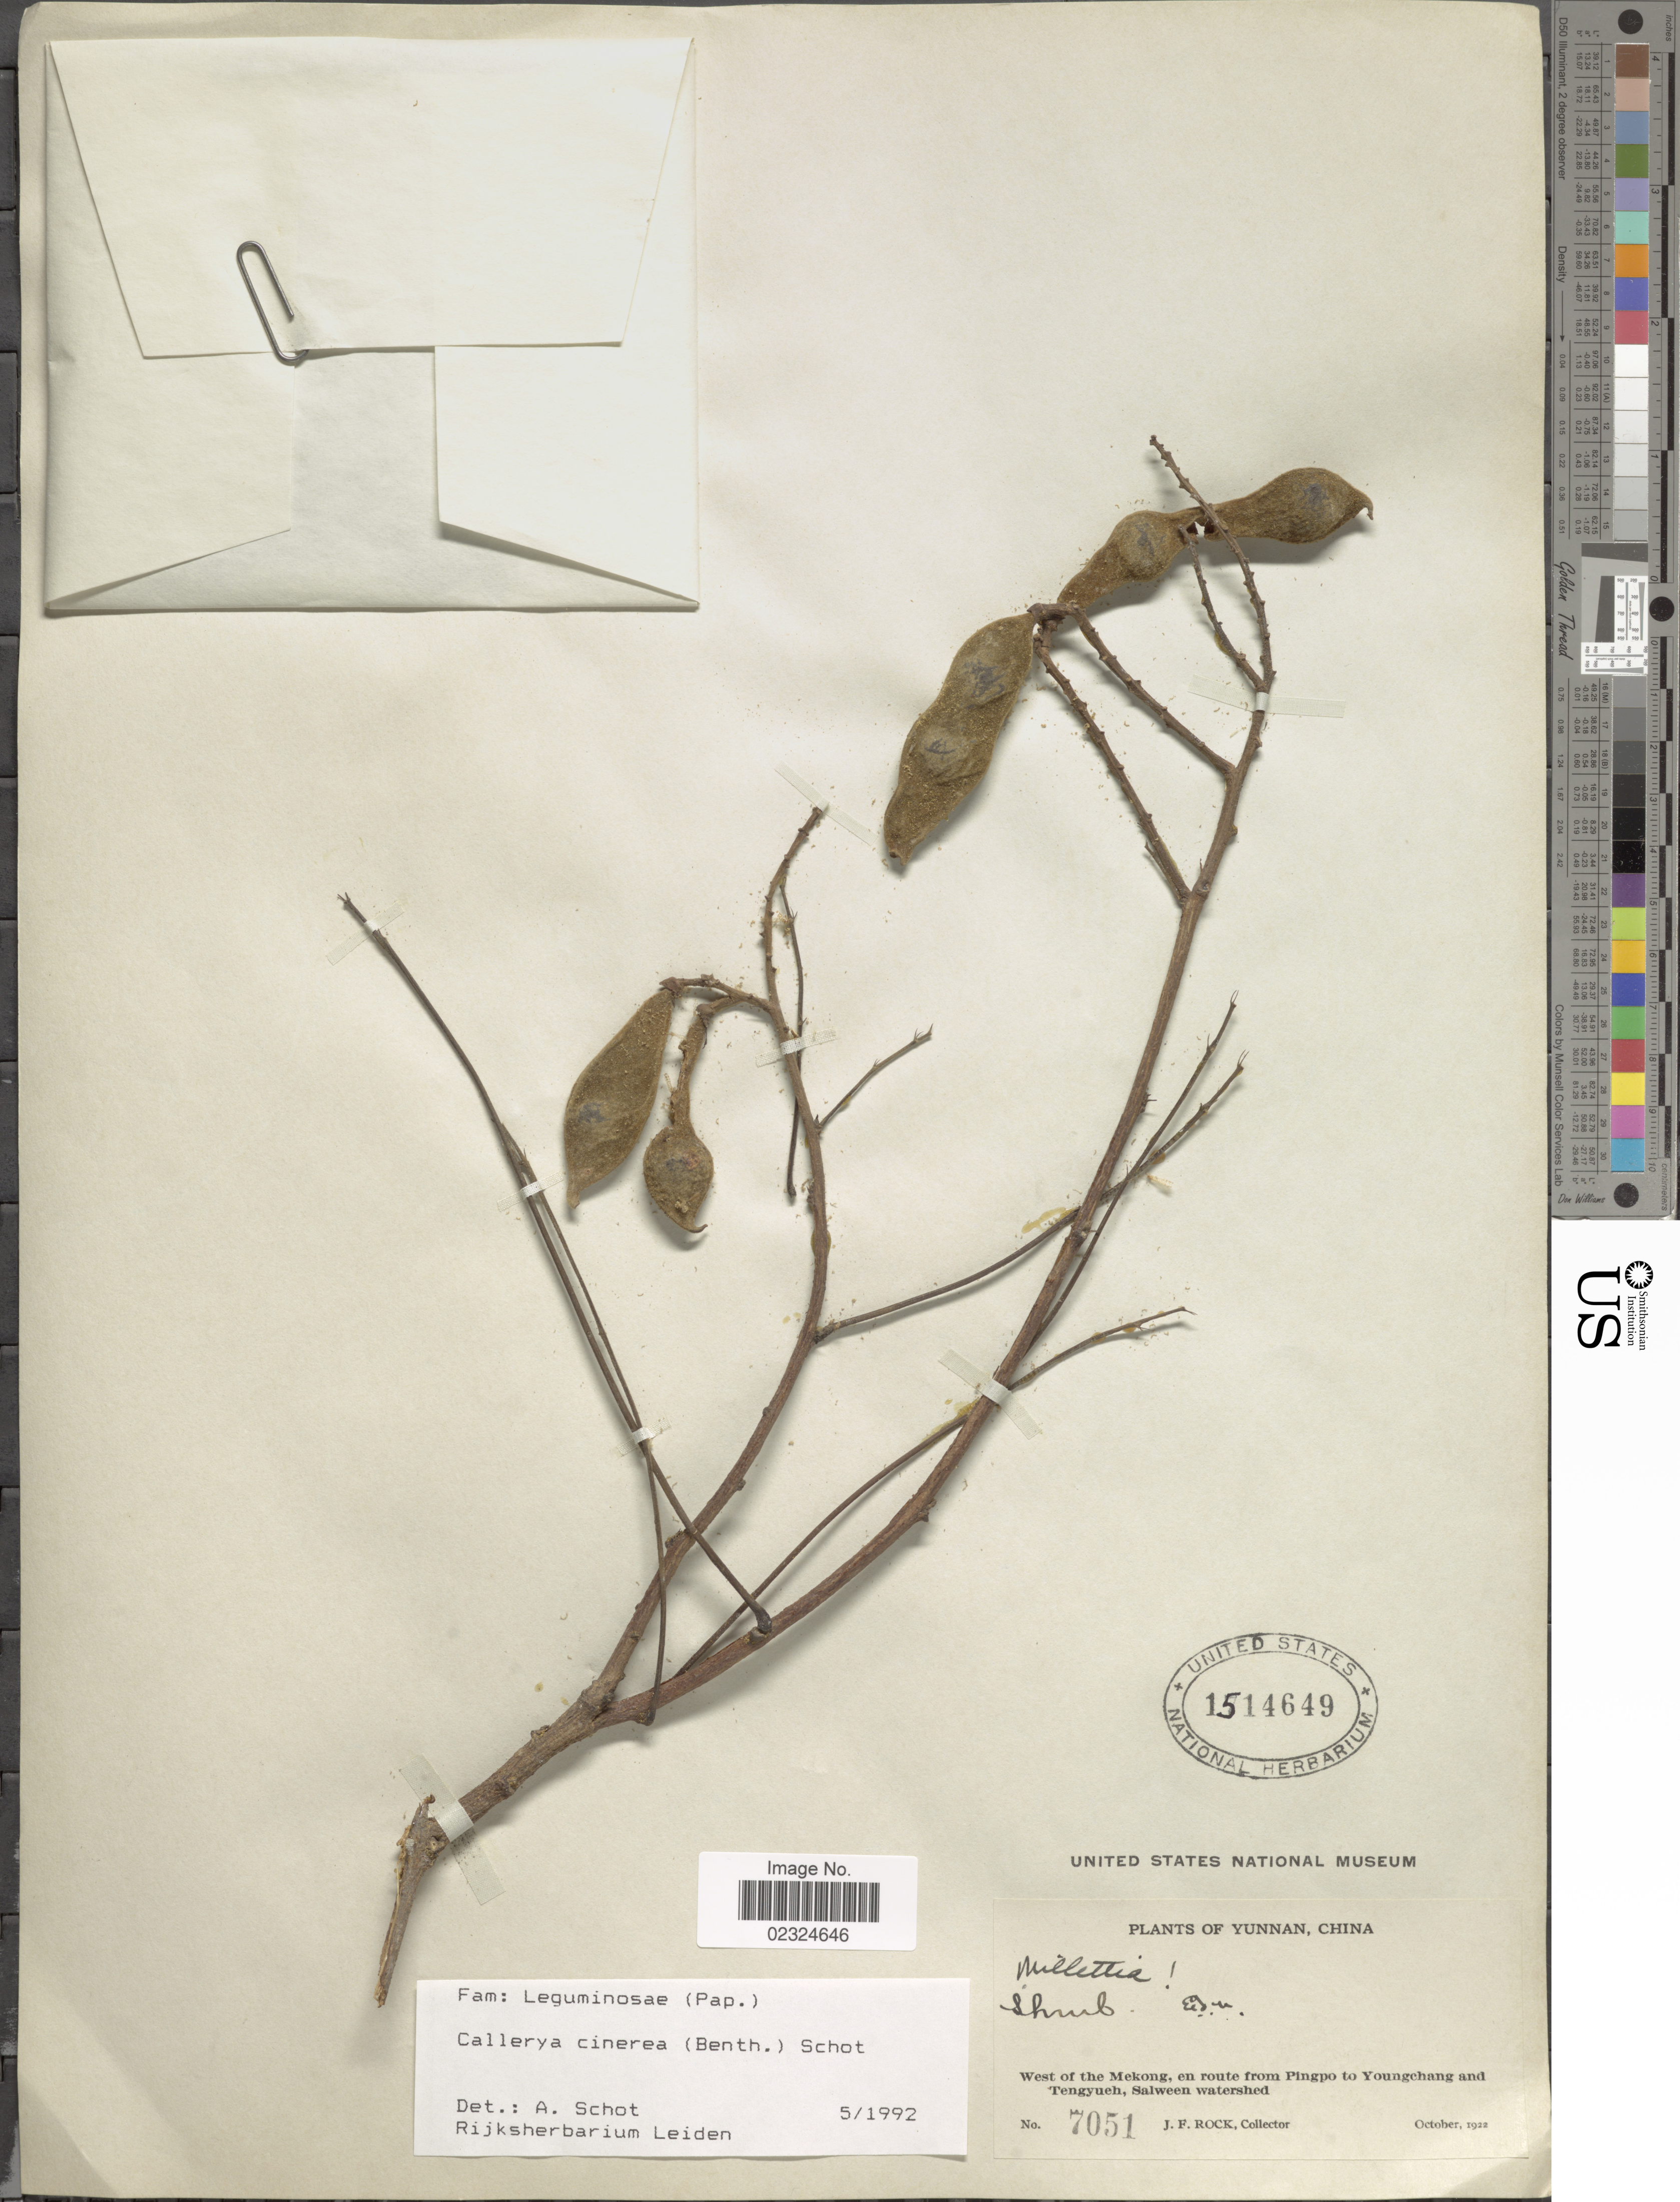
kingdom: Plantae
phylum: Tracheophyta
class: Magnoliopsida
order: Fabales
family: Fabaceae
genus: Callerya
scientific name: Callerya cinerea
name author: (Benth.) Schot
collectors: J. Rock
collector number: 7051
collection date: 1922-10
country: China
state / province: Yunnan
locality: West of Mekong en route from Pingpo to Youngchang and Tengyueh, Salween watershed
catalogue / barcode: US 1514649